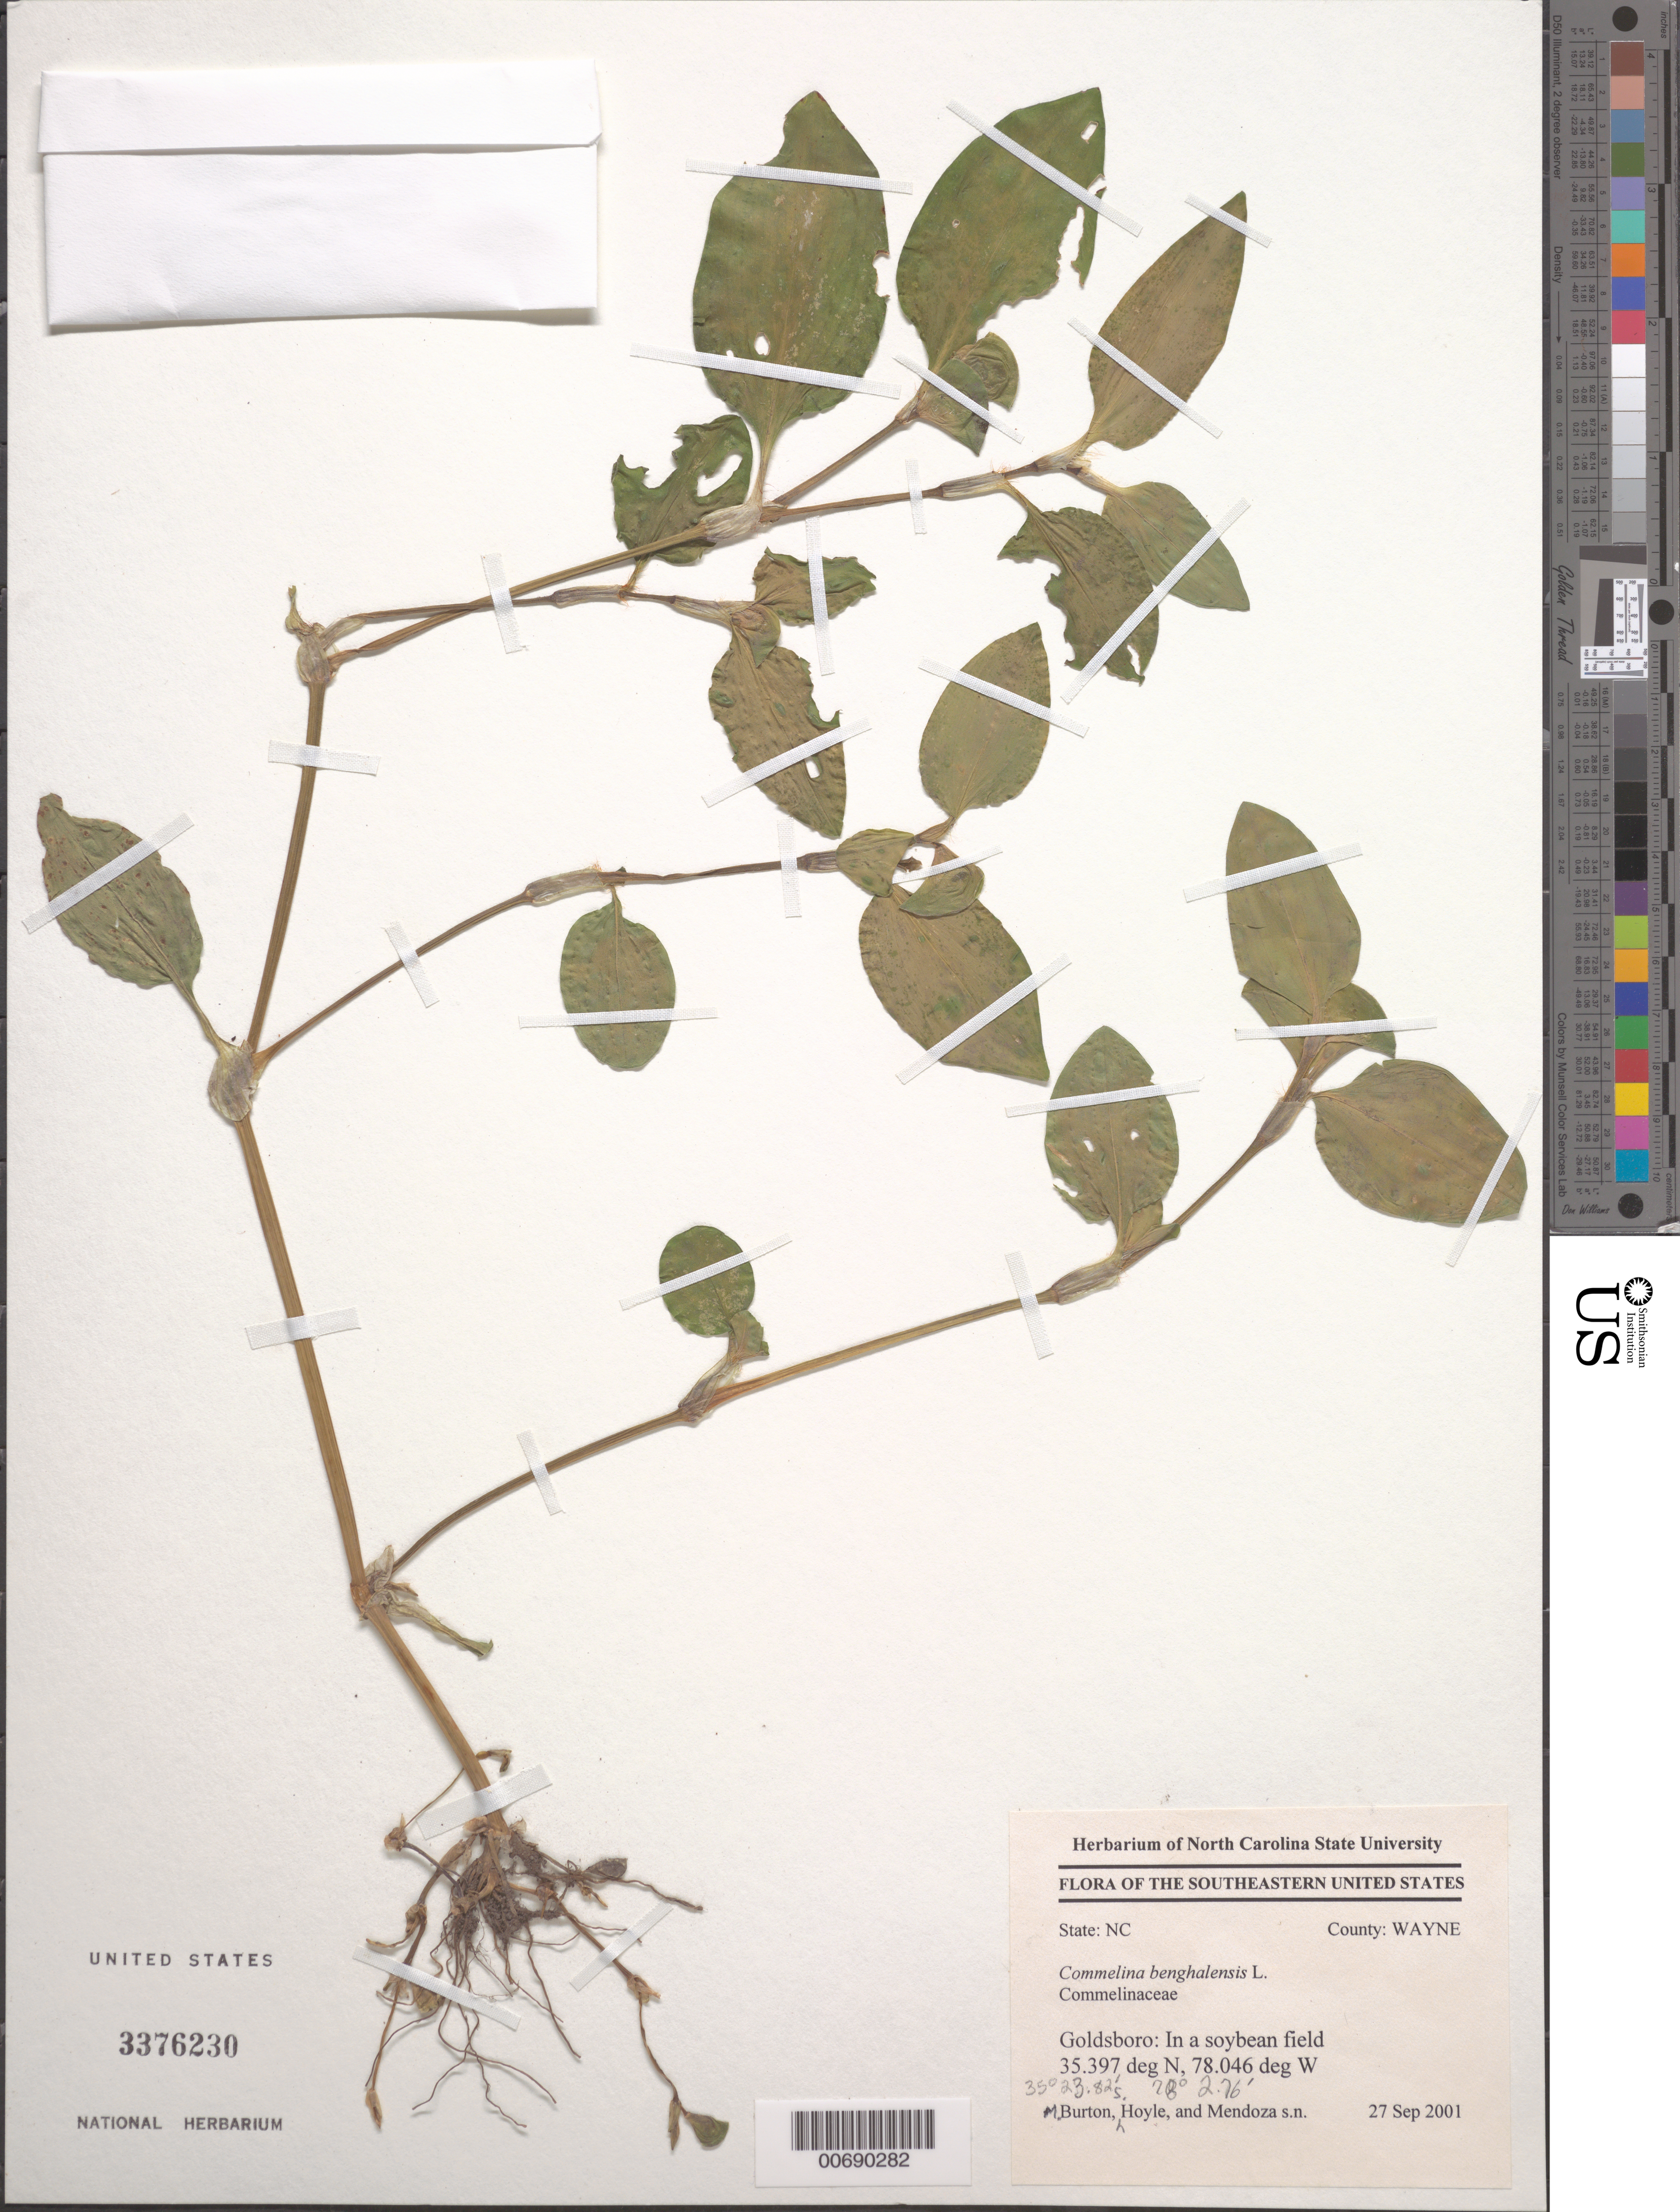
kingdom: Plantae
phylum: Tracheophyta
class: Liliopsida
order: Commelinales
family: Commelinaceae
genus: Commelina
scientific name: Commelina benghalensis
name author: L.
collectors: M. Burton, A. Hoyle & -. Mendoza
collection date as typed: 27 Sep 2001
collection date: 2001-09-27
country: United States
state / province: North Carolina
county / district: Wayne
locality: Goldsboro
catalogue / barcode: US 3376230